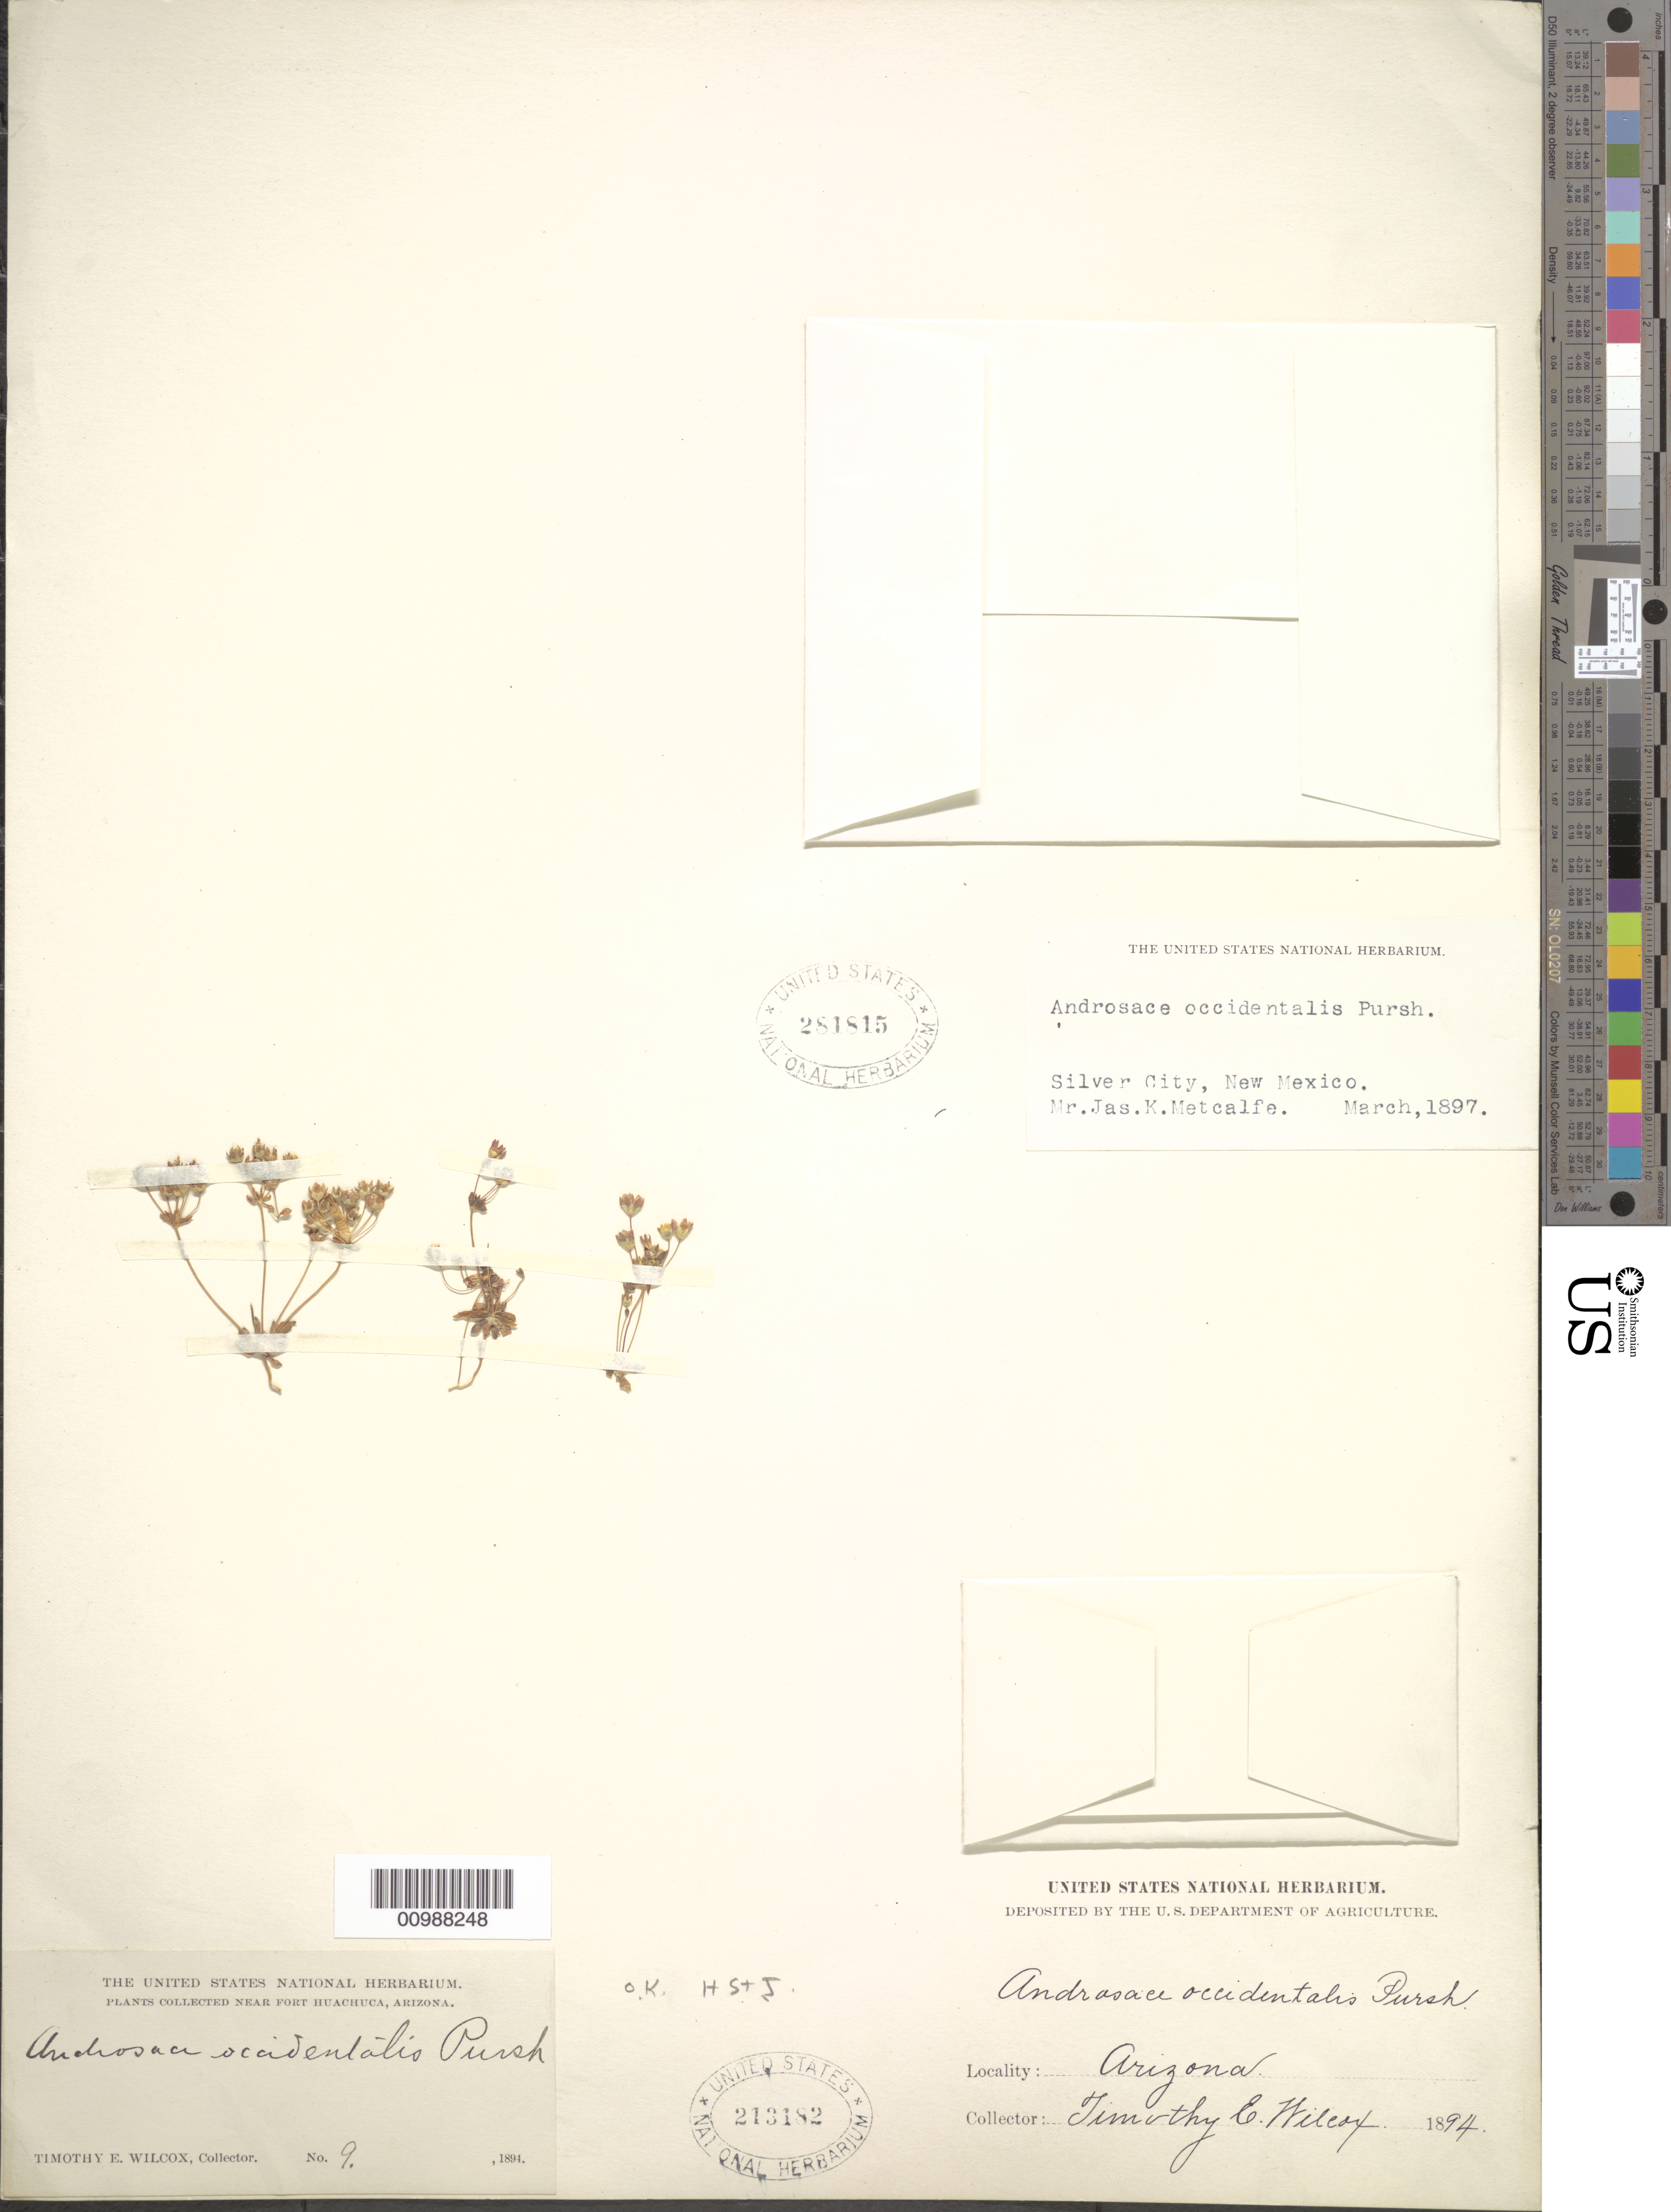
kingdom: Plantae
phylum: Tracheophyta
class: Magnoliopsida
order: Ericales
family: Primulaceae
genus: Androsace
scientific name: Androsace occidentalis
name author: (Pursh) Pursh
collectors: T. E. Wilcox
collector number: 9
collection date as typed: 1894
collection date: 1894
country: United States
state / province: Arizona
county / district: Cochise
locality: Fort Huachuca.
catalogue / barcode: US 213182